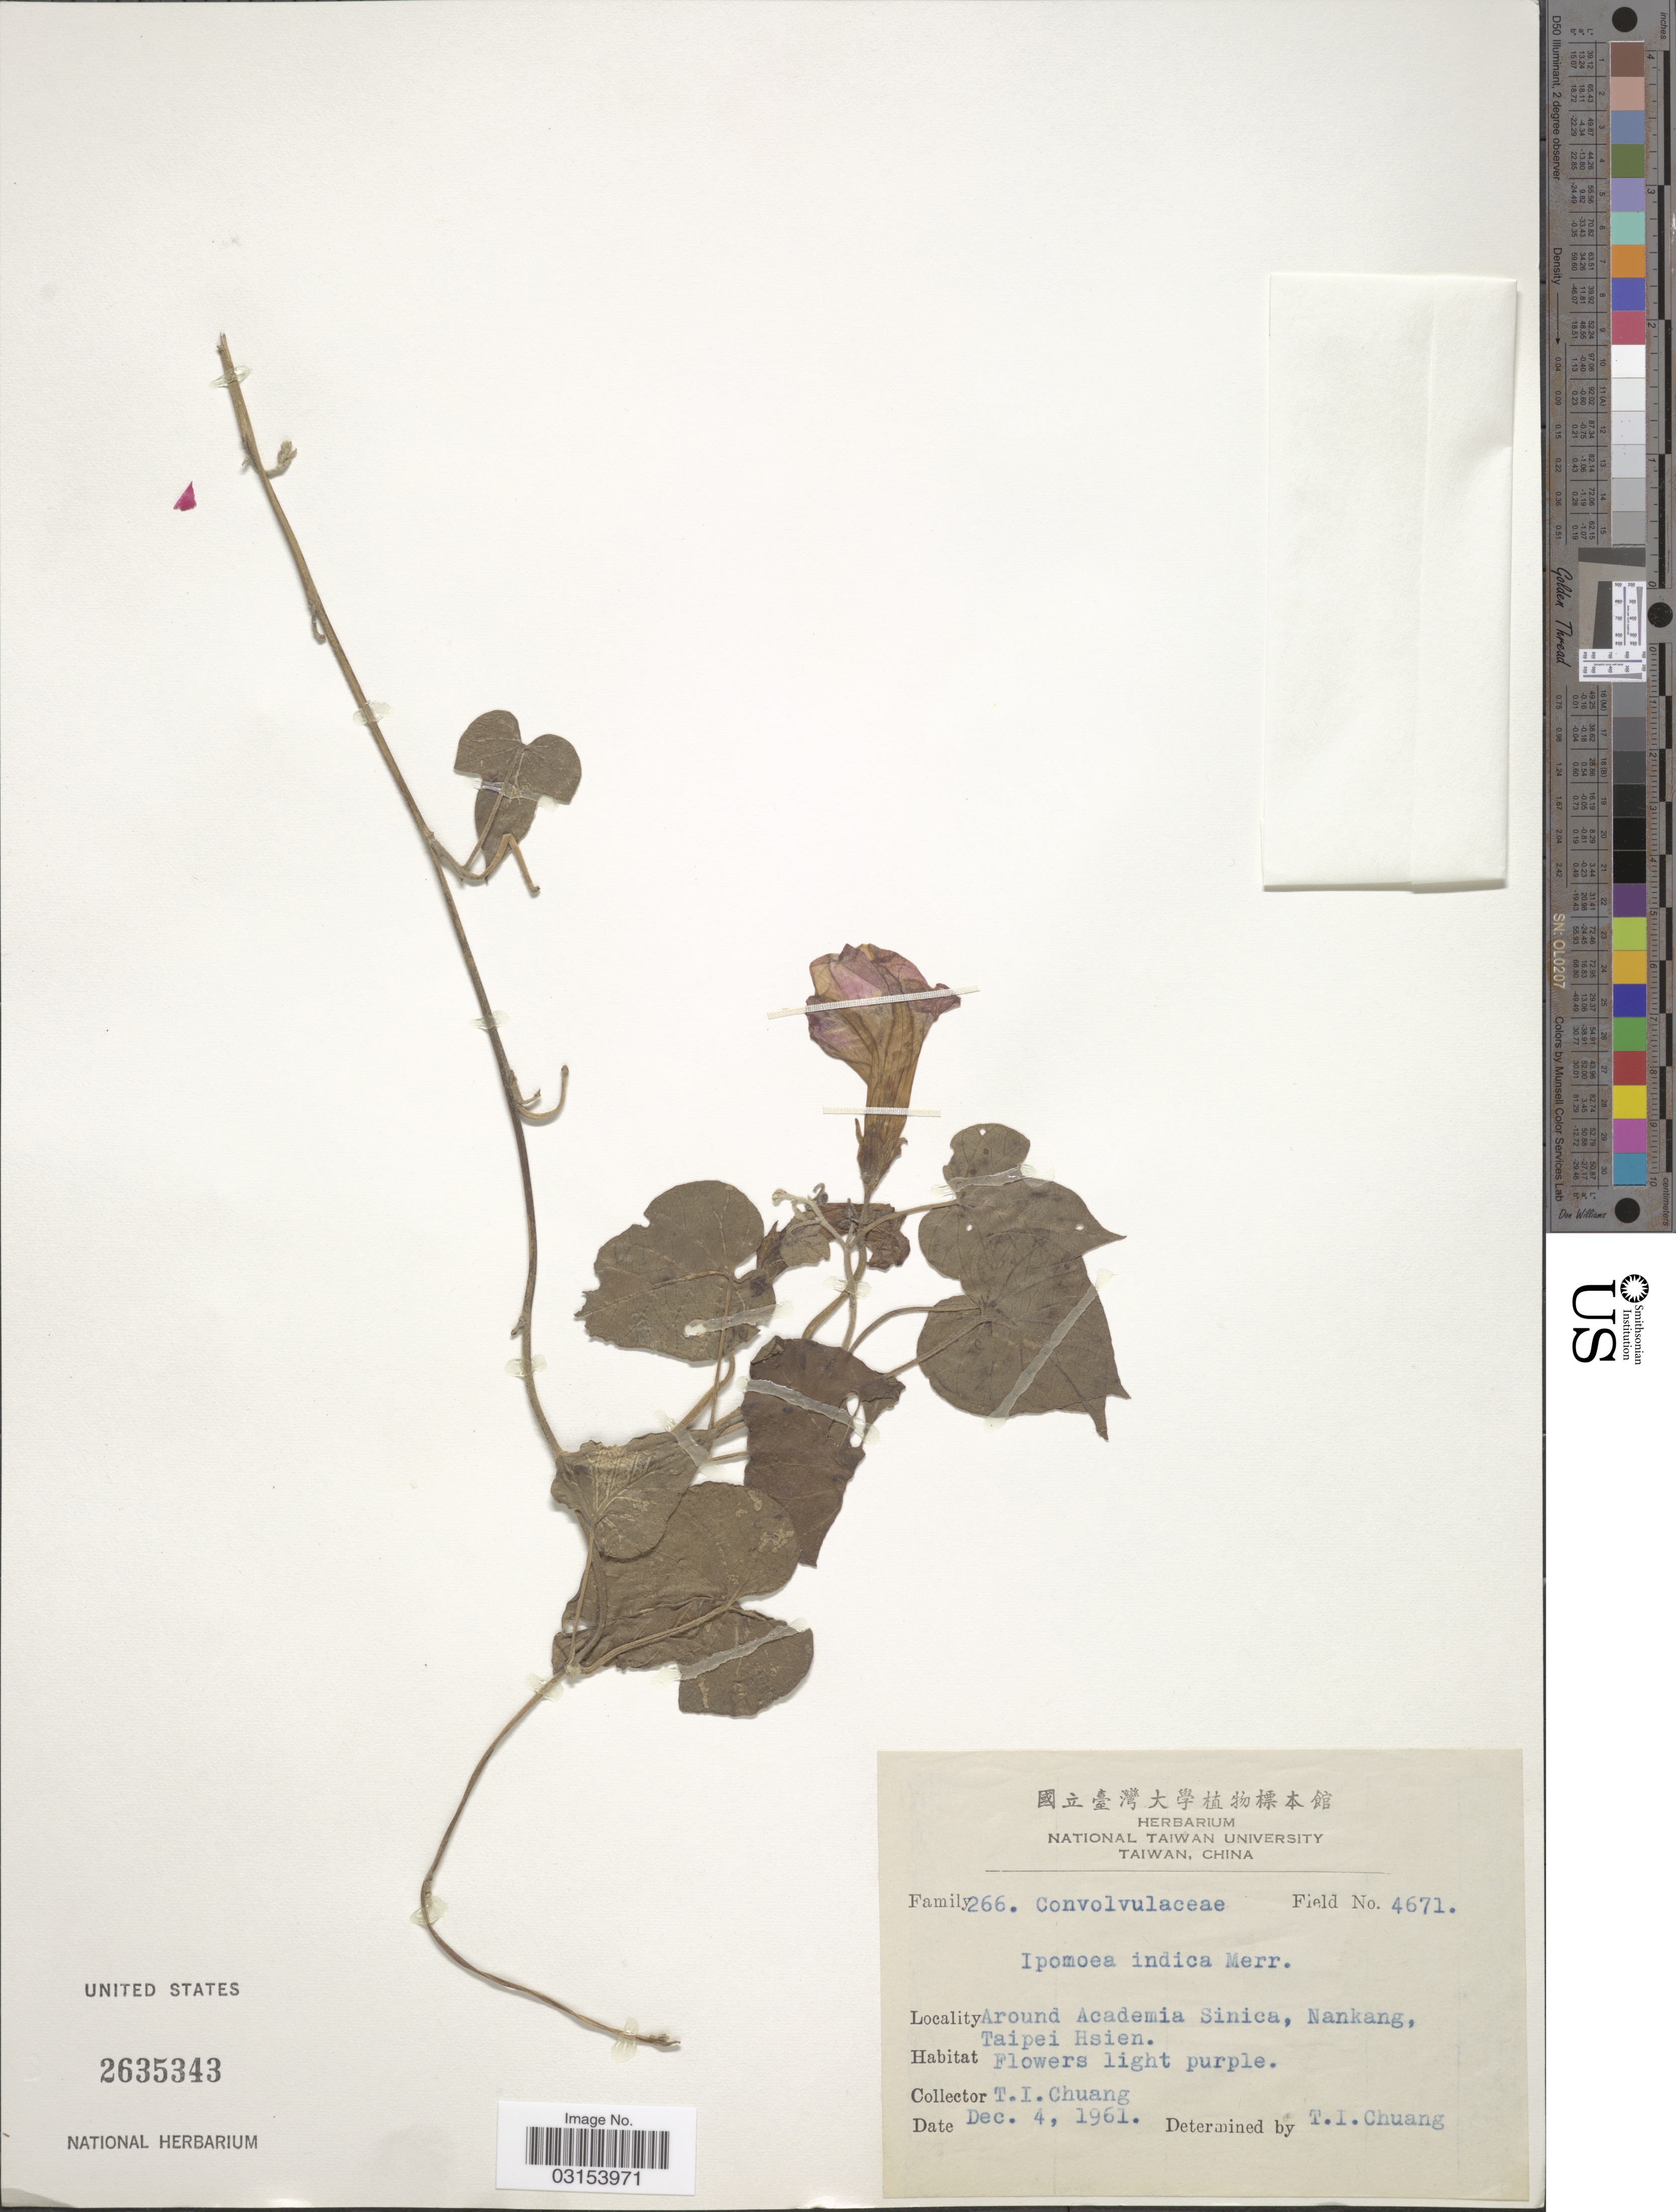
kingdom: Plantae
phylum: Tracheophyta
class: Magnoliopsida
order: Solanales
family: Convolvulaceae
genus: Ipomoea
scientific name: Ipomoea indica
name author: (Burm.) Merr.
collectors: T. Chuang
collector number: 266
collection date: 1961-12-04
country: Taiwan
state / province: Taipei City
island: Taiwan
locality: Around Academia Sinica, Nankang, Taipei Hsien.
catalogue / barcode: US 2635343